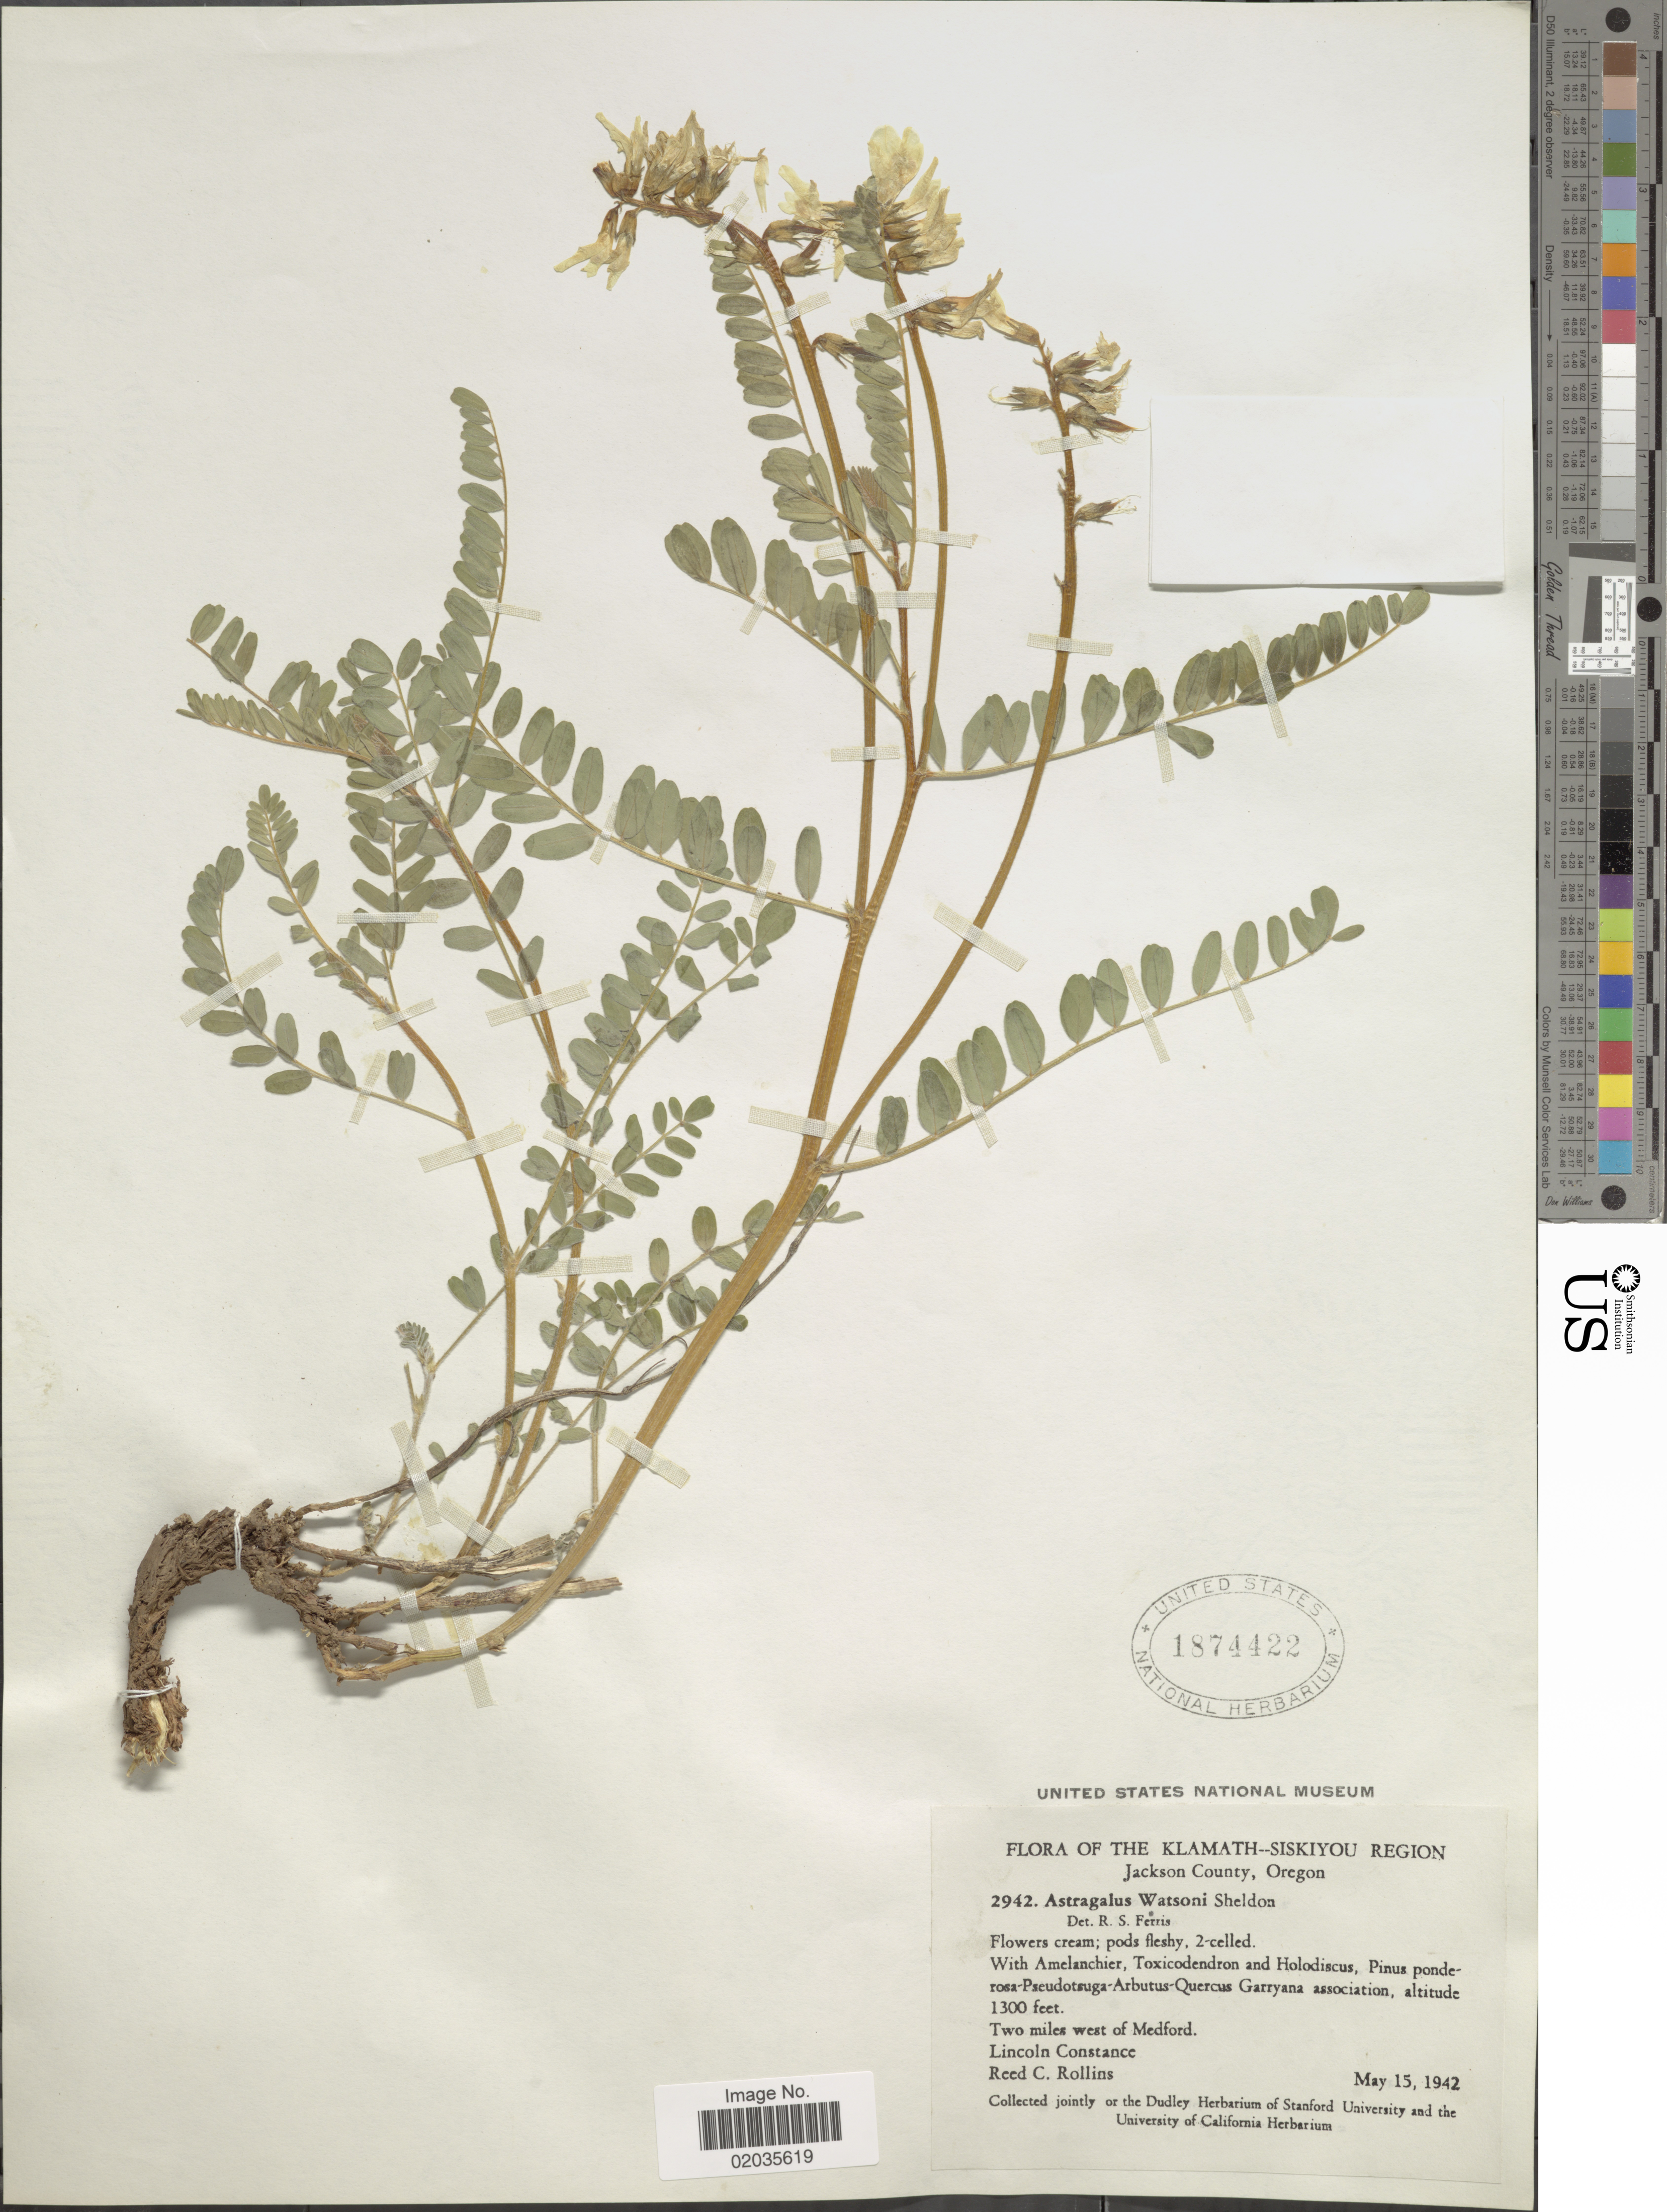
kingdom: Plantae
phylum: Tracheophyta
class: Magnoliopsida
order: Fabales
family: Fabaceae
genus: Astragalus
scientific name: Astragalus watsonii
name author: E. Sheld.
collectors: L. Constance & R. C. Rollins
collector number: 2942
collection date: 1942-05-15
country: United States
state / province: Oregon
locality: Klamath-Siskiyou Region. Jackson County. Two miles west of Medford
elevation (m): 396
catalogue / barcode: US 1874422